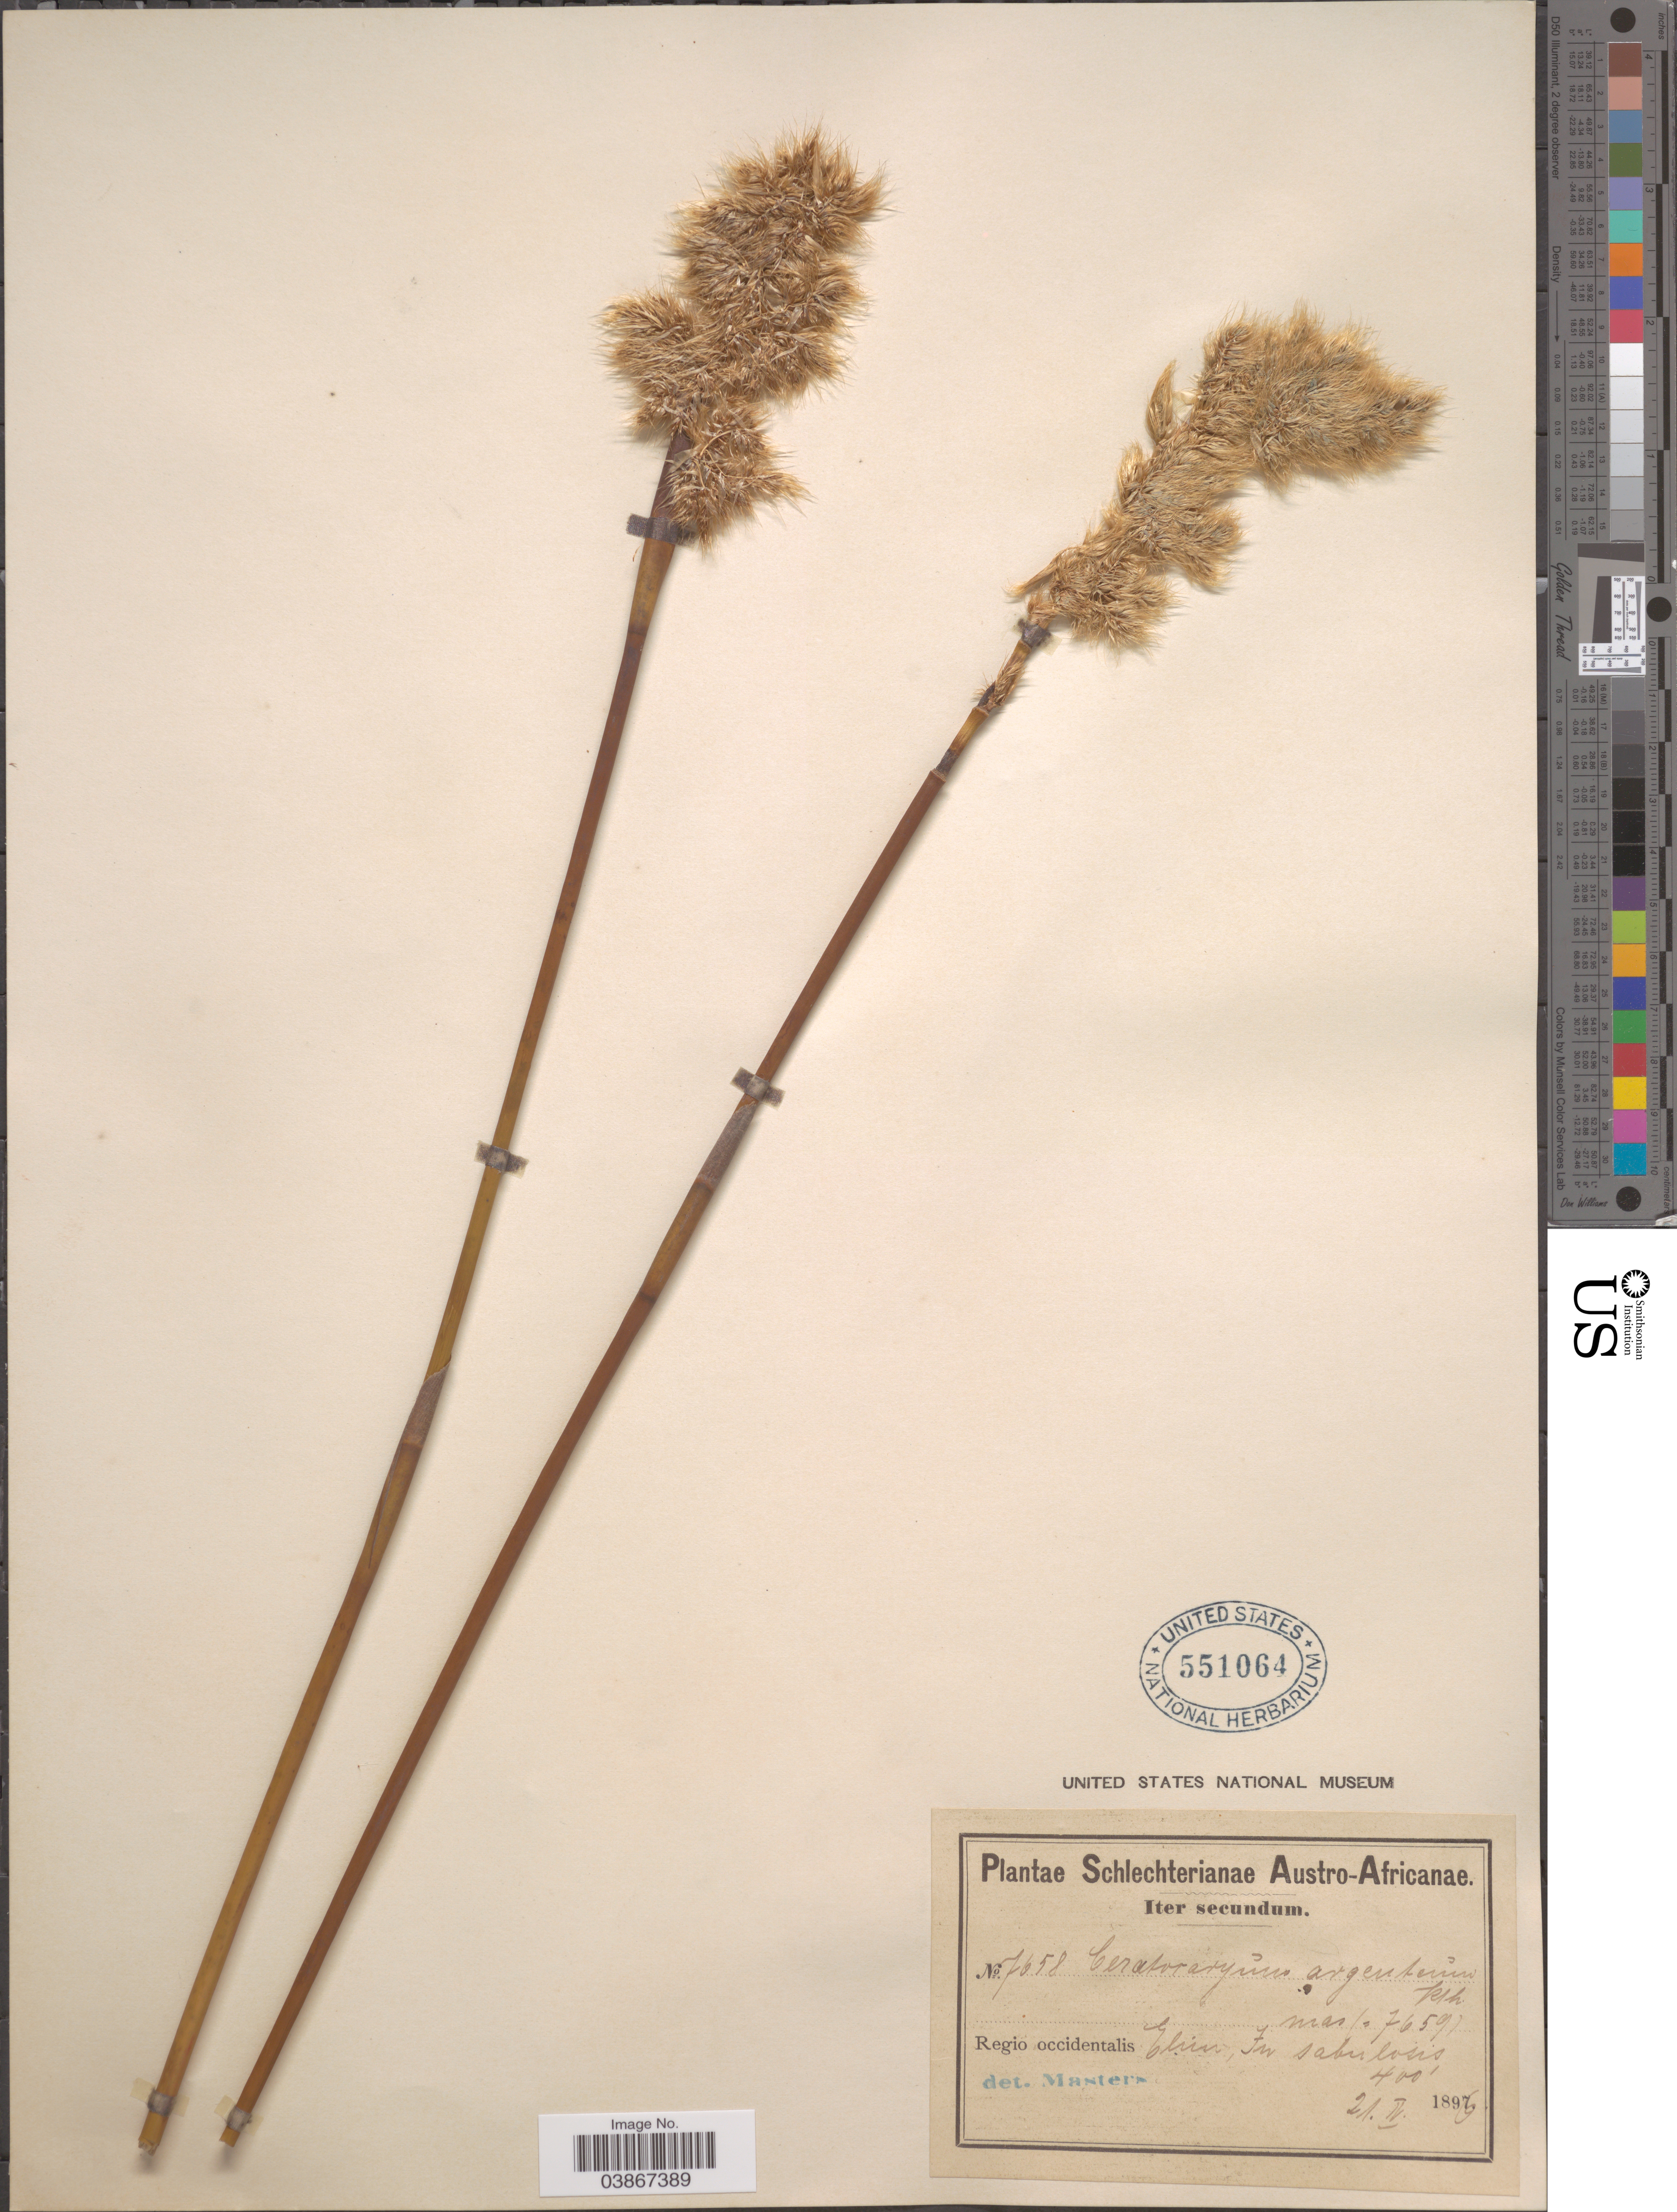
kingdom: Plantae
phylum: Tracheophyta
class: Liliopsida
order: Poales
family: Restionaceae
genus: Willdenowia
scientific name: Willdenowia argentea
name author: (Nees ex Kunth) Hieron.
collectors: Schlechter, --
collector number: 7658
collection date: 1896-04-21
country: South Africa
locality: Austro-Africanae. Regio occidentalis: Elim, in sabulosis.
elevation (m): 122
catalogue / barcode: US 551064